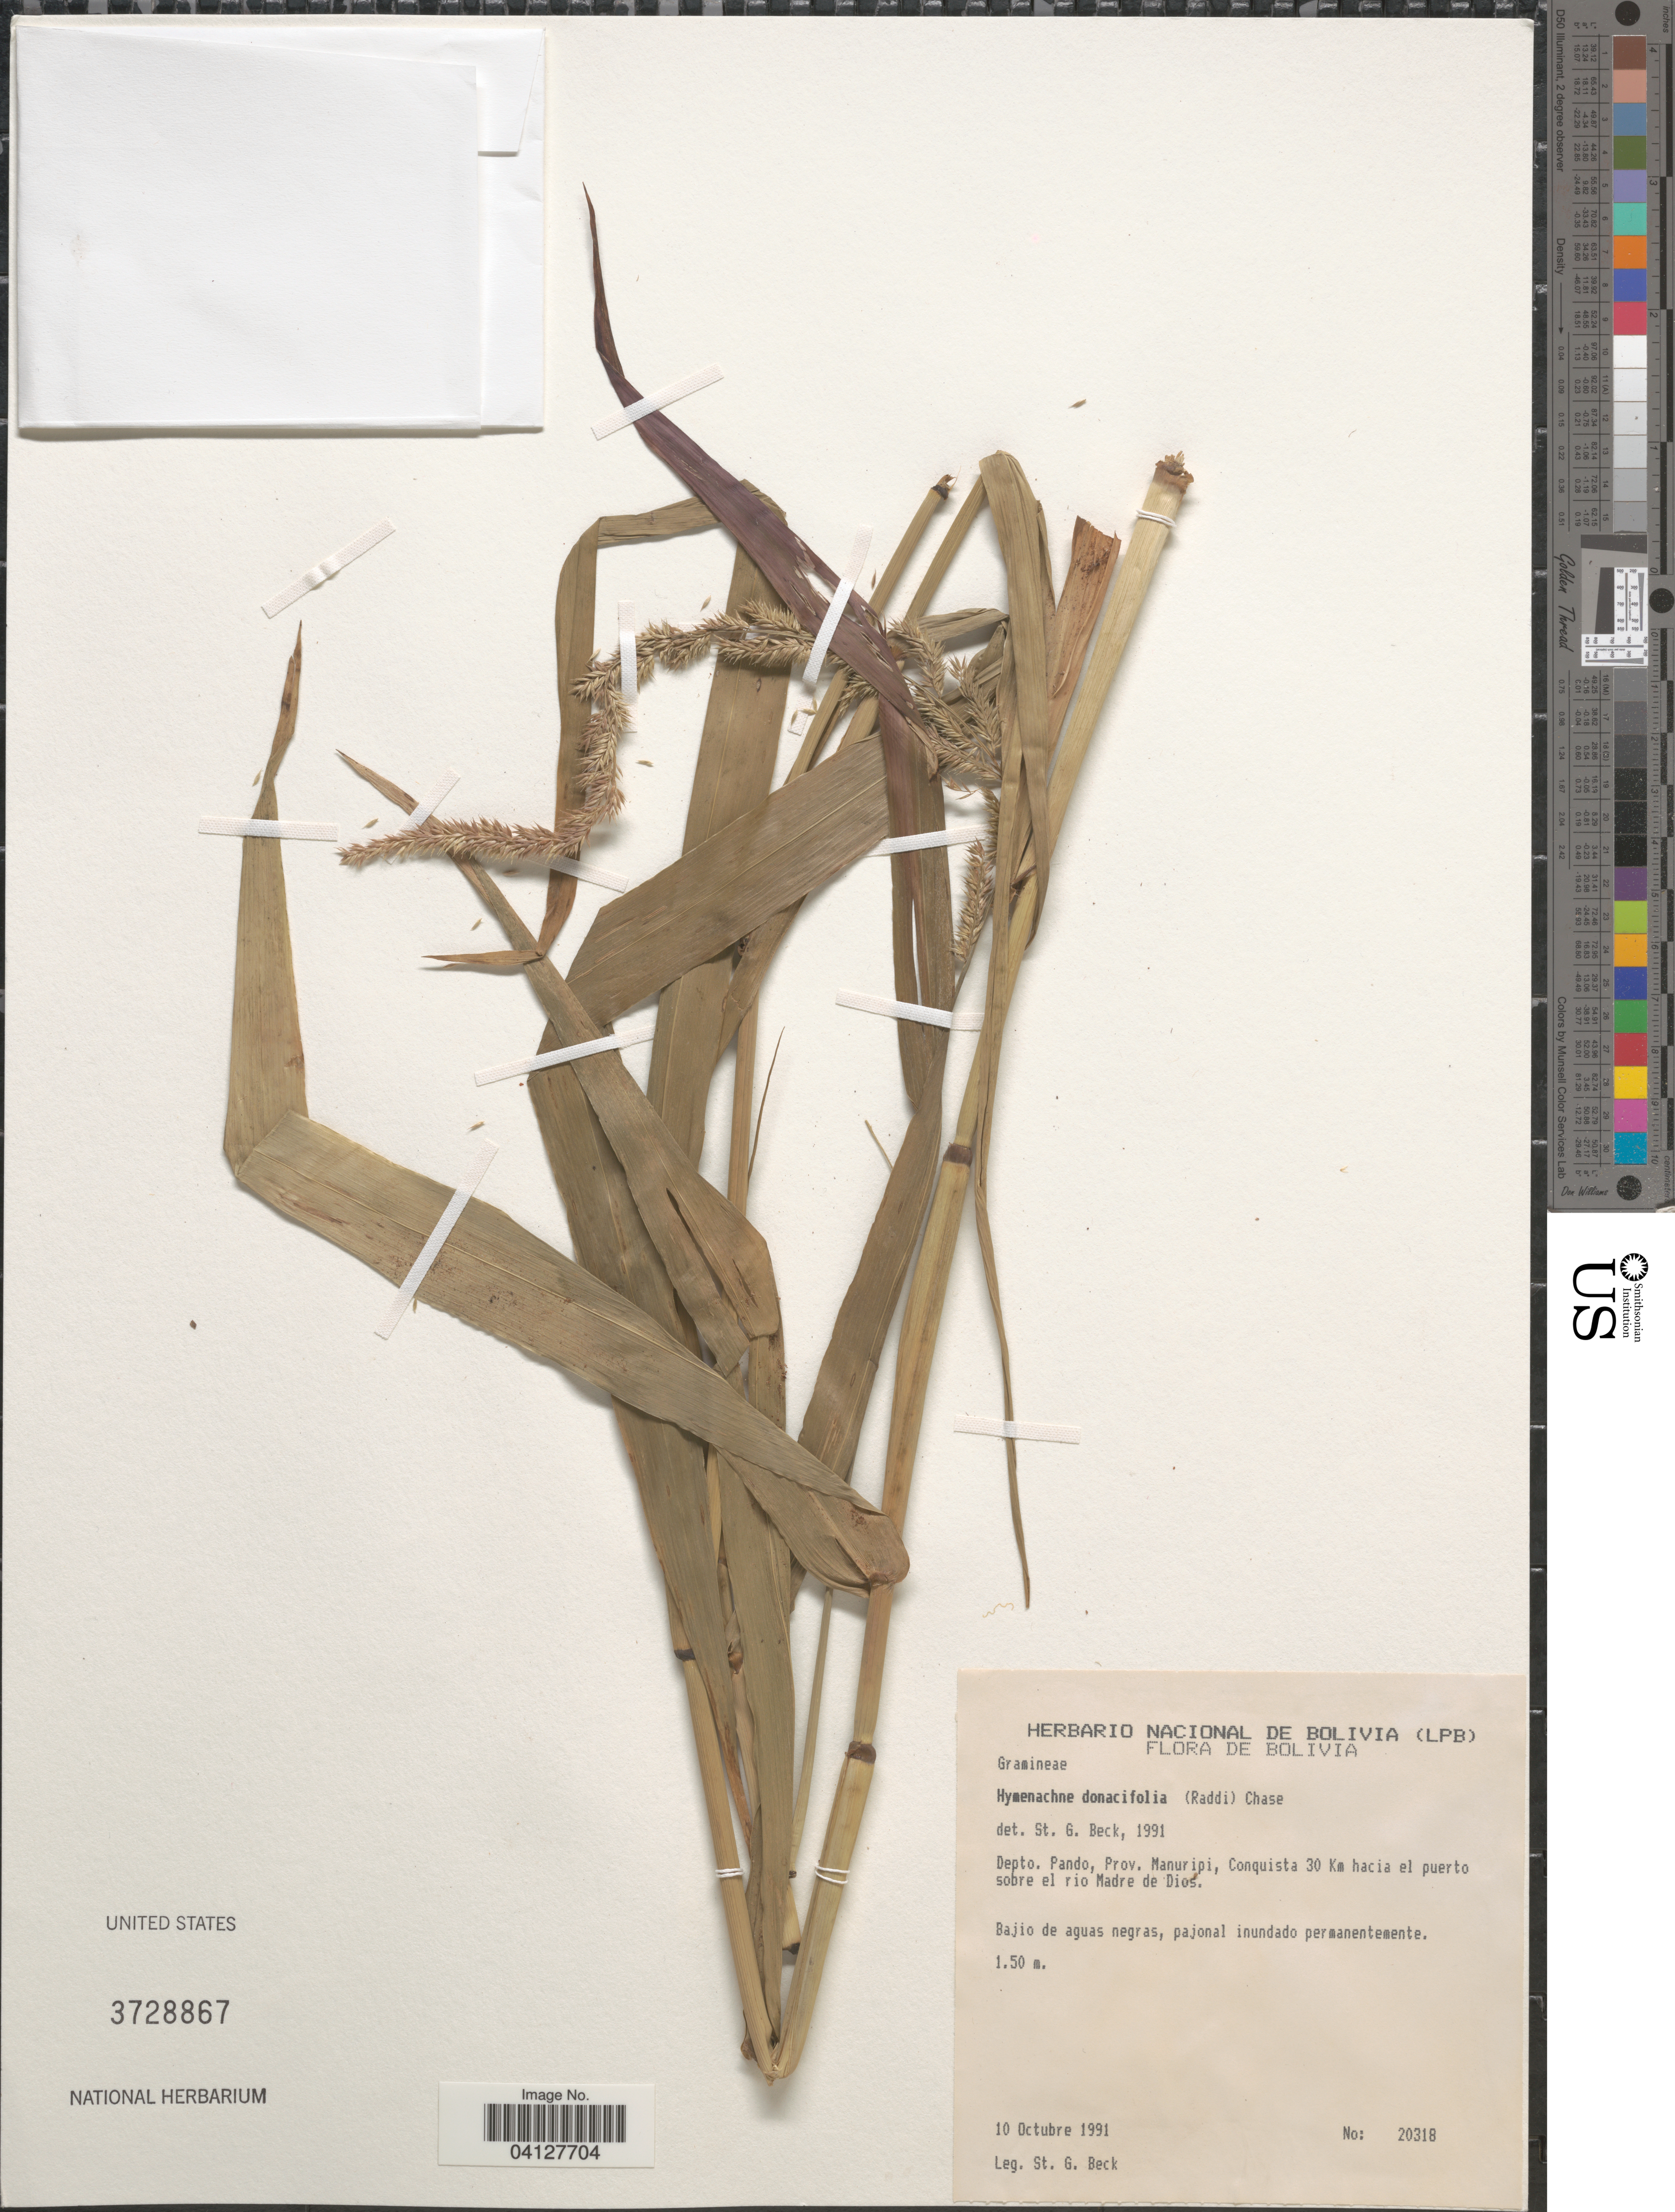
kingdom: Plantae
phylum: Tracheophyta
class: Liliopsida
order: Poales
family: Poaceae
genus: Hymenachne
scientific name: Hymenachne donacifolia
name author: (Raddi) Chase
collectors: S. G. Beck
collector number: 20318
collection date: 1991-10-10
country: Bolivia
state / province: Pando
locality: Depto. Pando, Prov. Manuripi, Conquista 30 Km hacia el puerto sobre el rio Madre de Dios.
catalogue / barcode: US 3728867